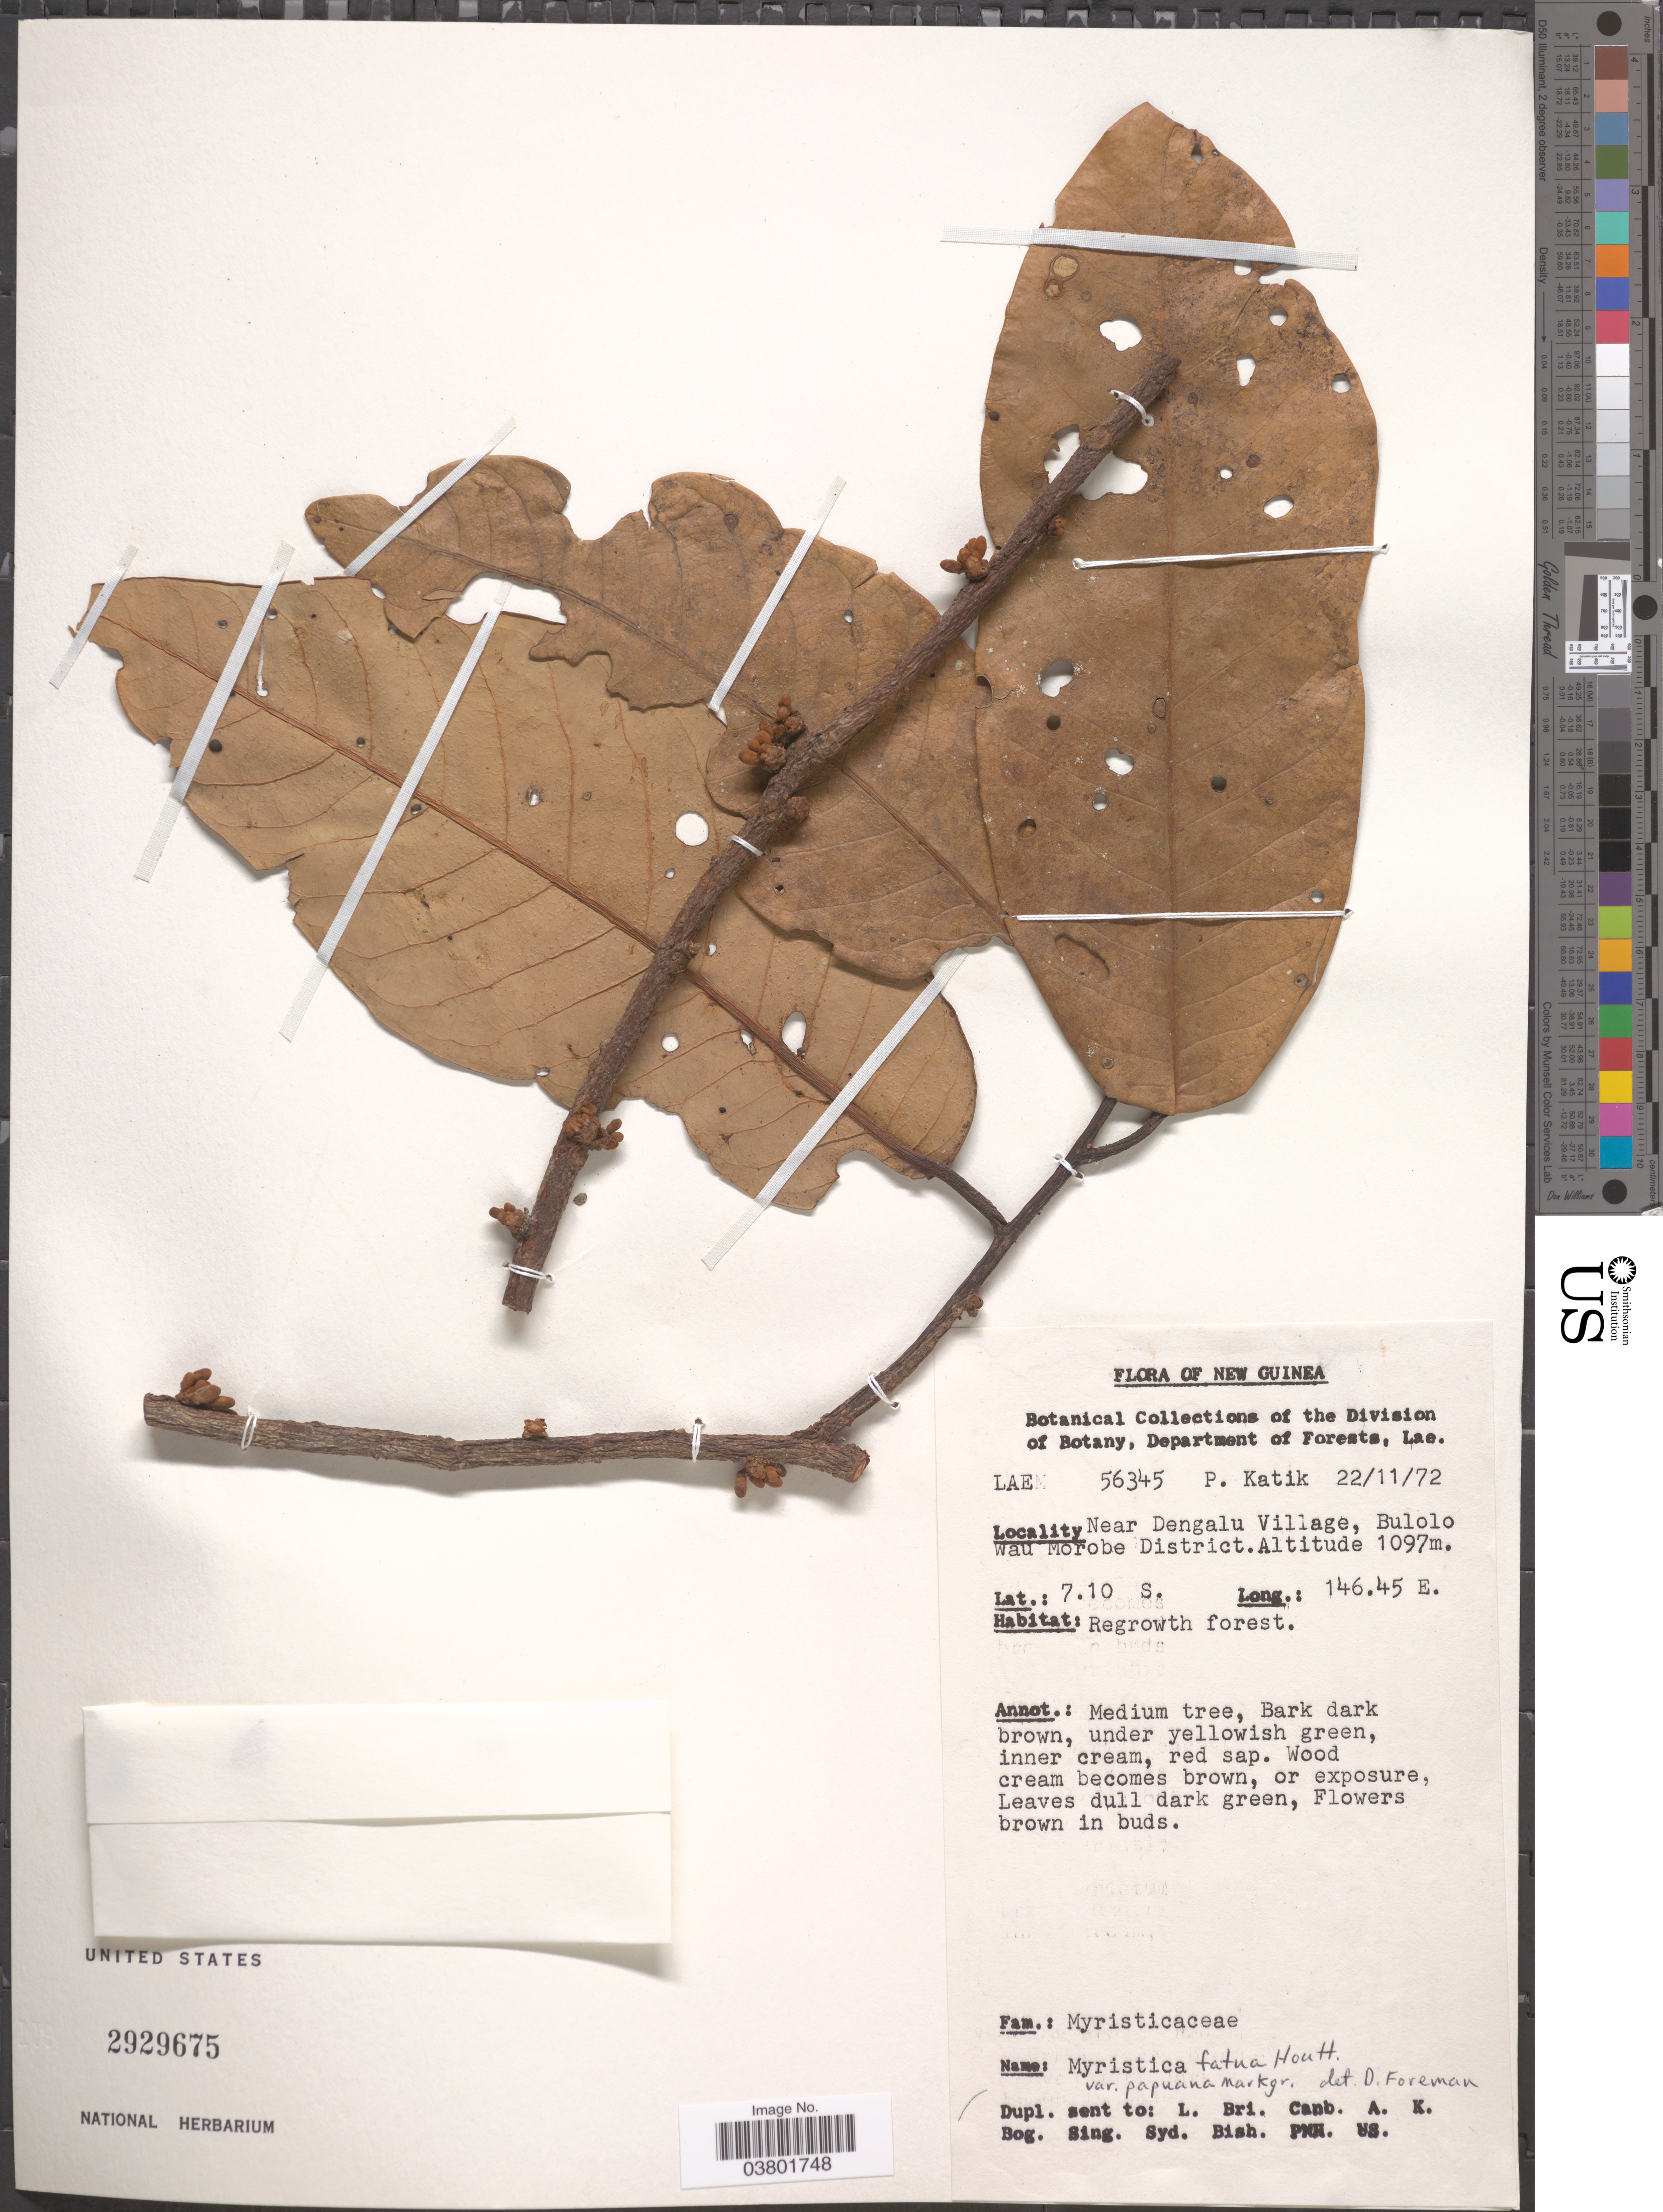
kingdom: Plantae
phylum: Tracheophyta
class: Magnoliopsida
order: Magnoliales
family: Myristicaceae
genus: Myristica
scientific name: Myristica fatua var. papuana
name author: Markgr.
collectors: P. Katik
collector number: LAE56345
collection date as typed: Transcribed d/m/y: 22/11/72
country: Papua New Guinea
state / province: Morobe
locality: New Guinea. Near Dengalu Village, Bulolo Wau Morobe District.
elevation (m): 1097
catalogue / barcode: US 2929675